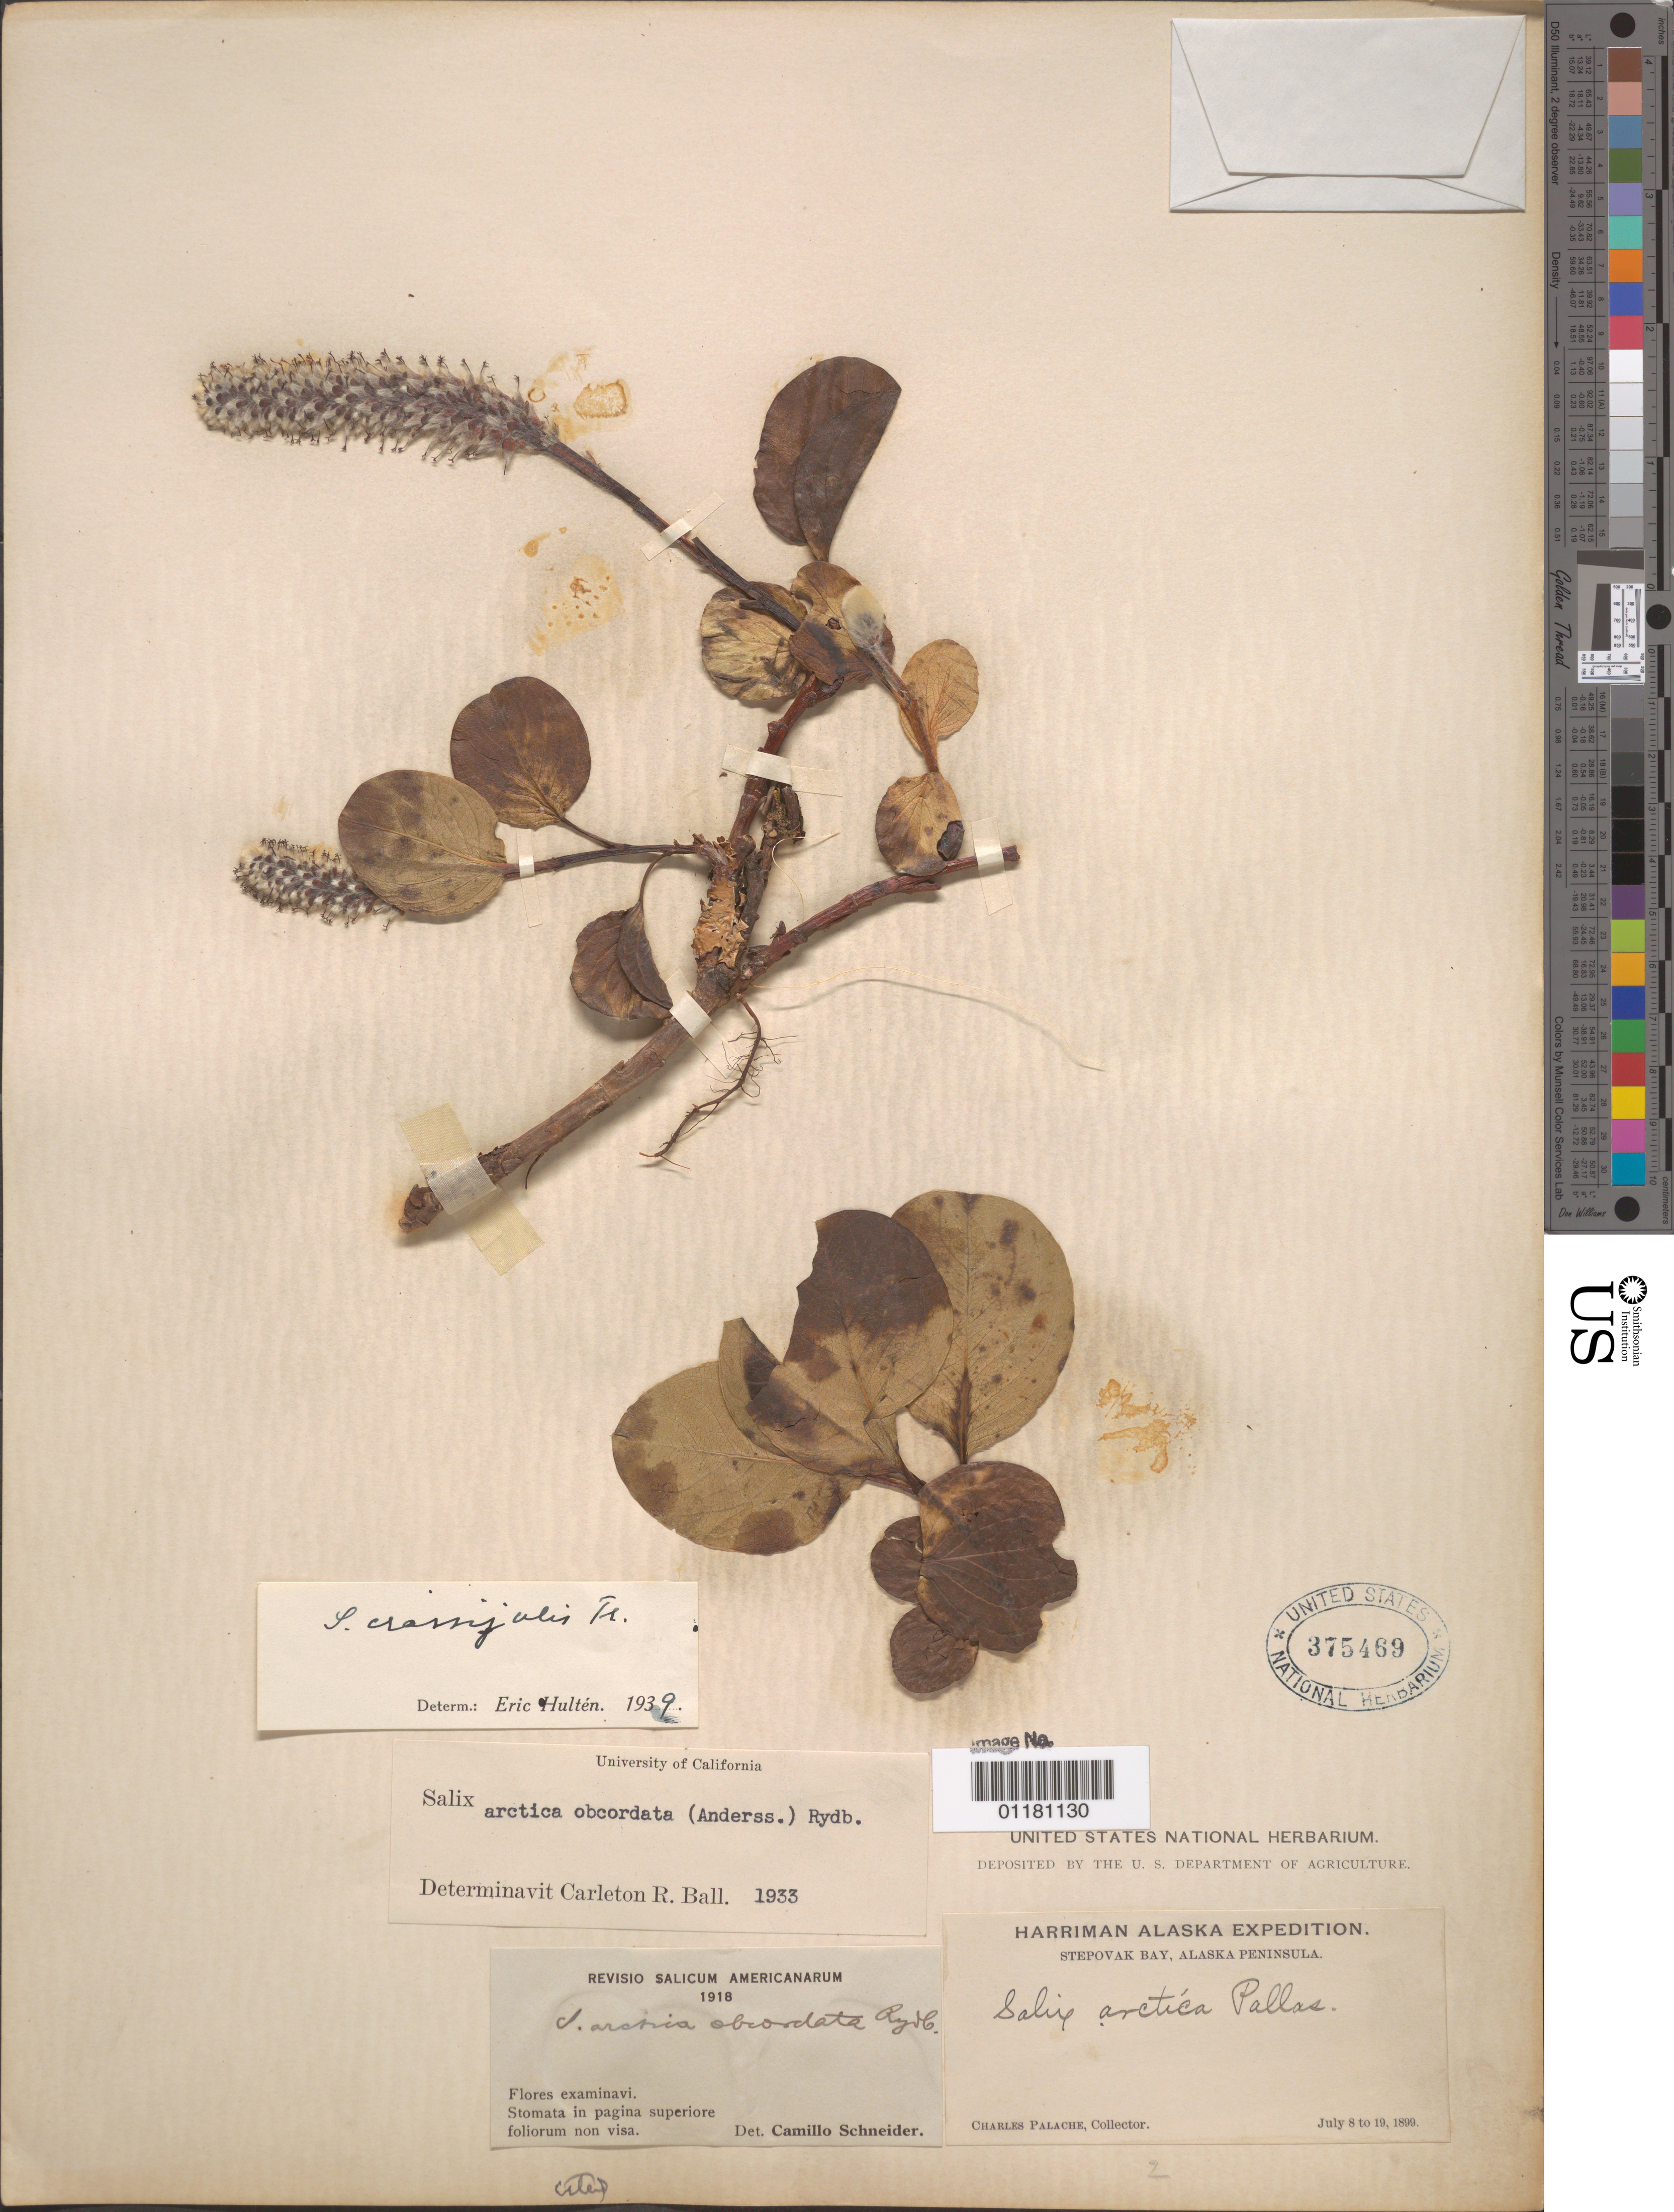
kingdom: Plantae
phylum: Tracheophyta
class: Magnoliopsida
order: Malpighiales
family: Salicaceae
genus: Salix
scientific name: Salix arctica var. obcordata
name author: (Andersson) Rydb.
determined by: Ball, C. R.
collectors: C. Palache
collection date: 1899-07-08/1899-07-18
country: United States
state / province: Alaska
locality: Stepovak Bay, Alaska Peninsula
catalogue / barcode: US 375469